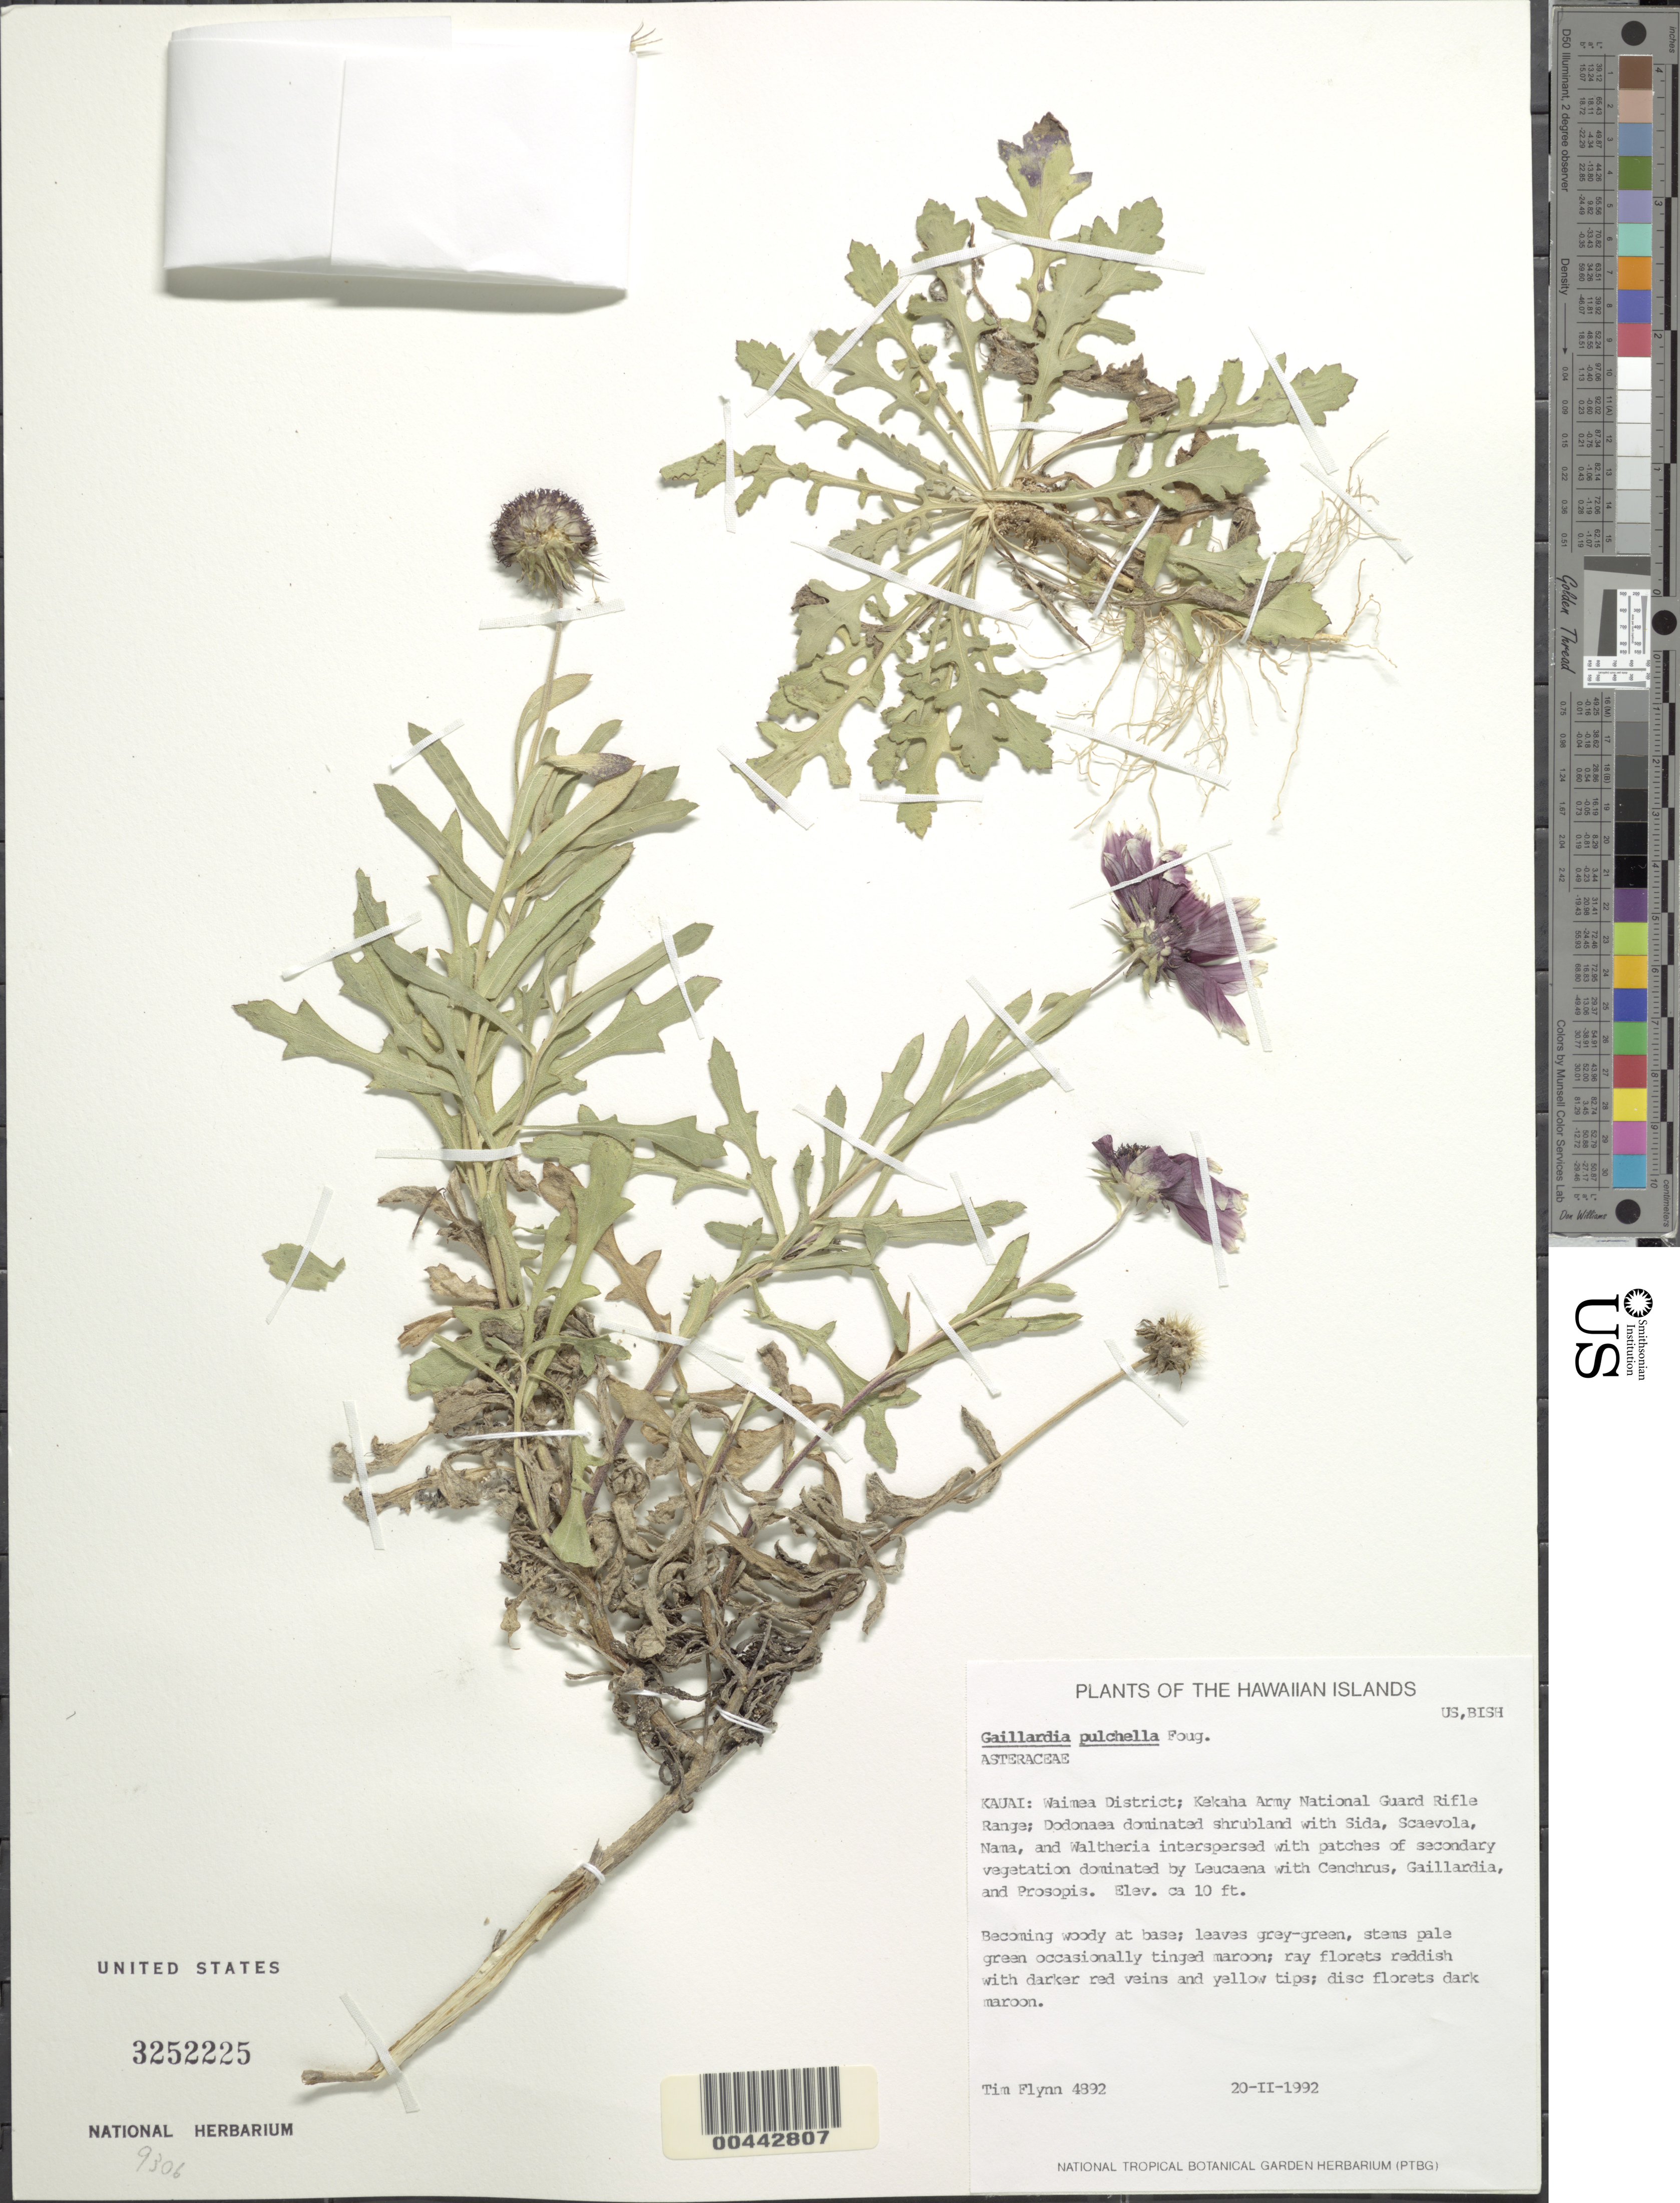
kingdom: Plantae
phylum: Tracheophyta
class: Magnoliopsida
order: Asterales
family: Asteraceae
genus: Gaillardia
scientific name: Gaillardia pulchella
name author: Foug.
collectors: T. W. Flynn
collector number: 4892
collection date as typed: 20 Feb 1992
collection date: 1992-02-20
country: United States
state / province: Hawaii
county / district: Kauai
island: Kaua'i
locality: Waimea District; Kekaha Army National Guard Rifle Range.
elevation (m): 3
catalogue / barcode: US 3252225